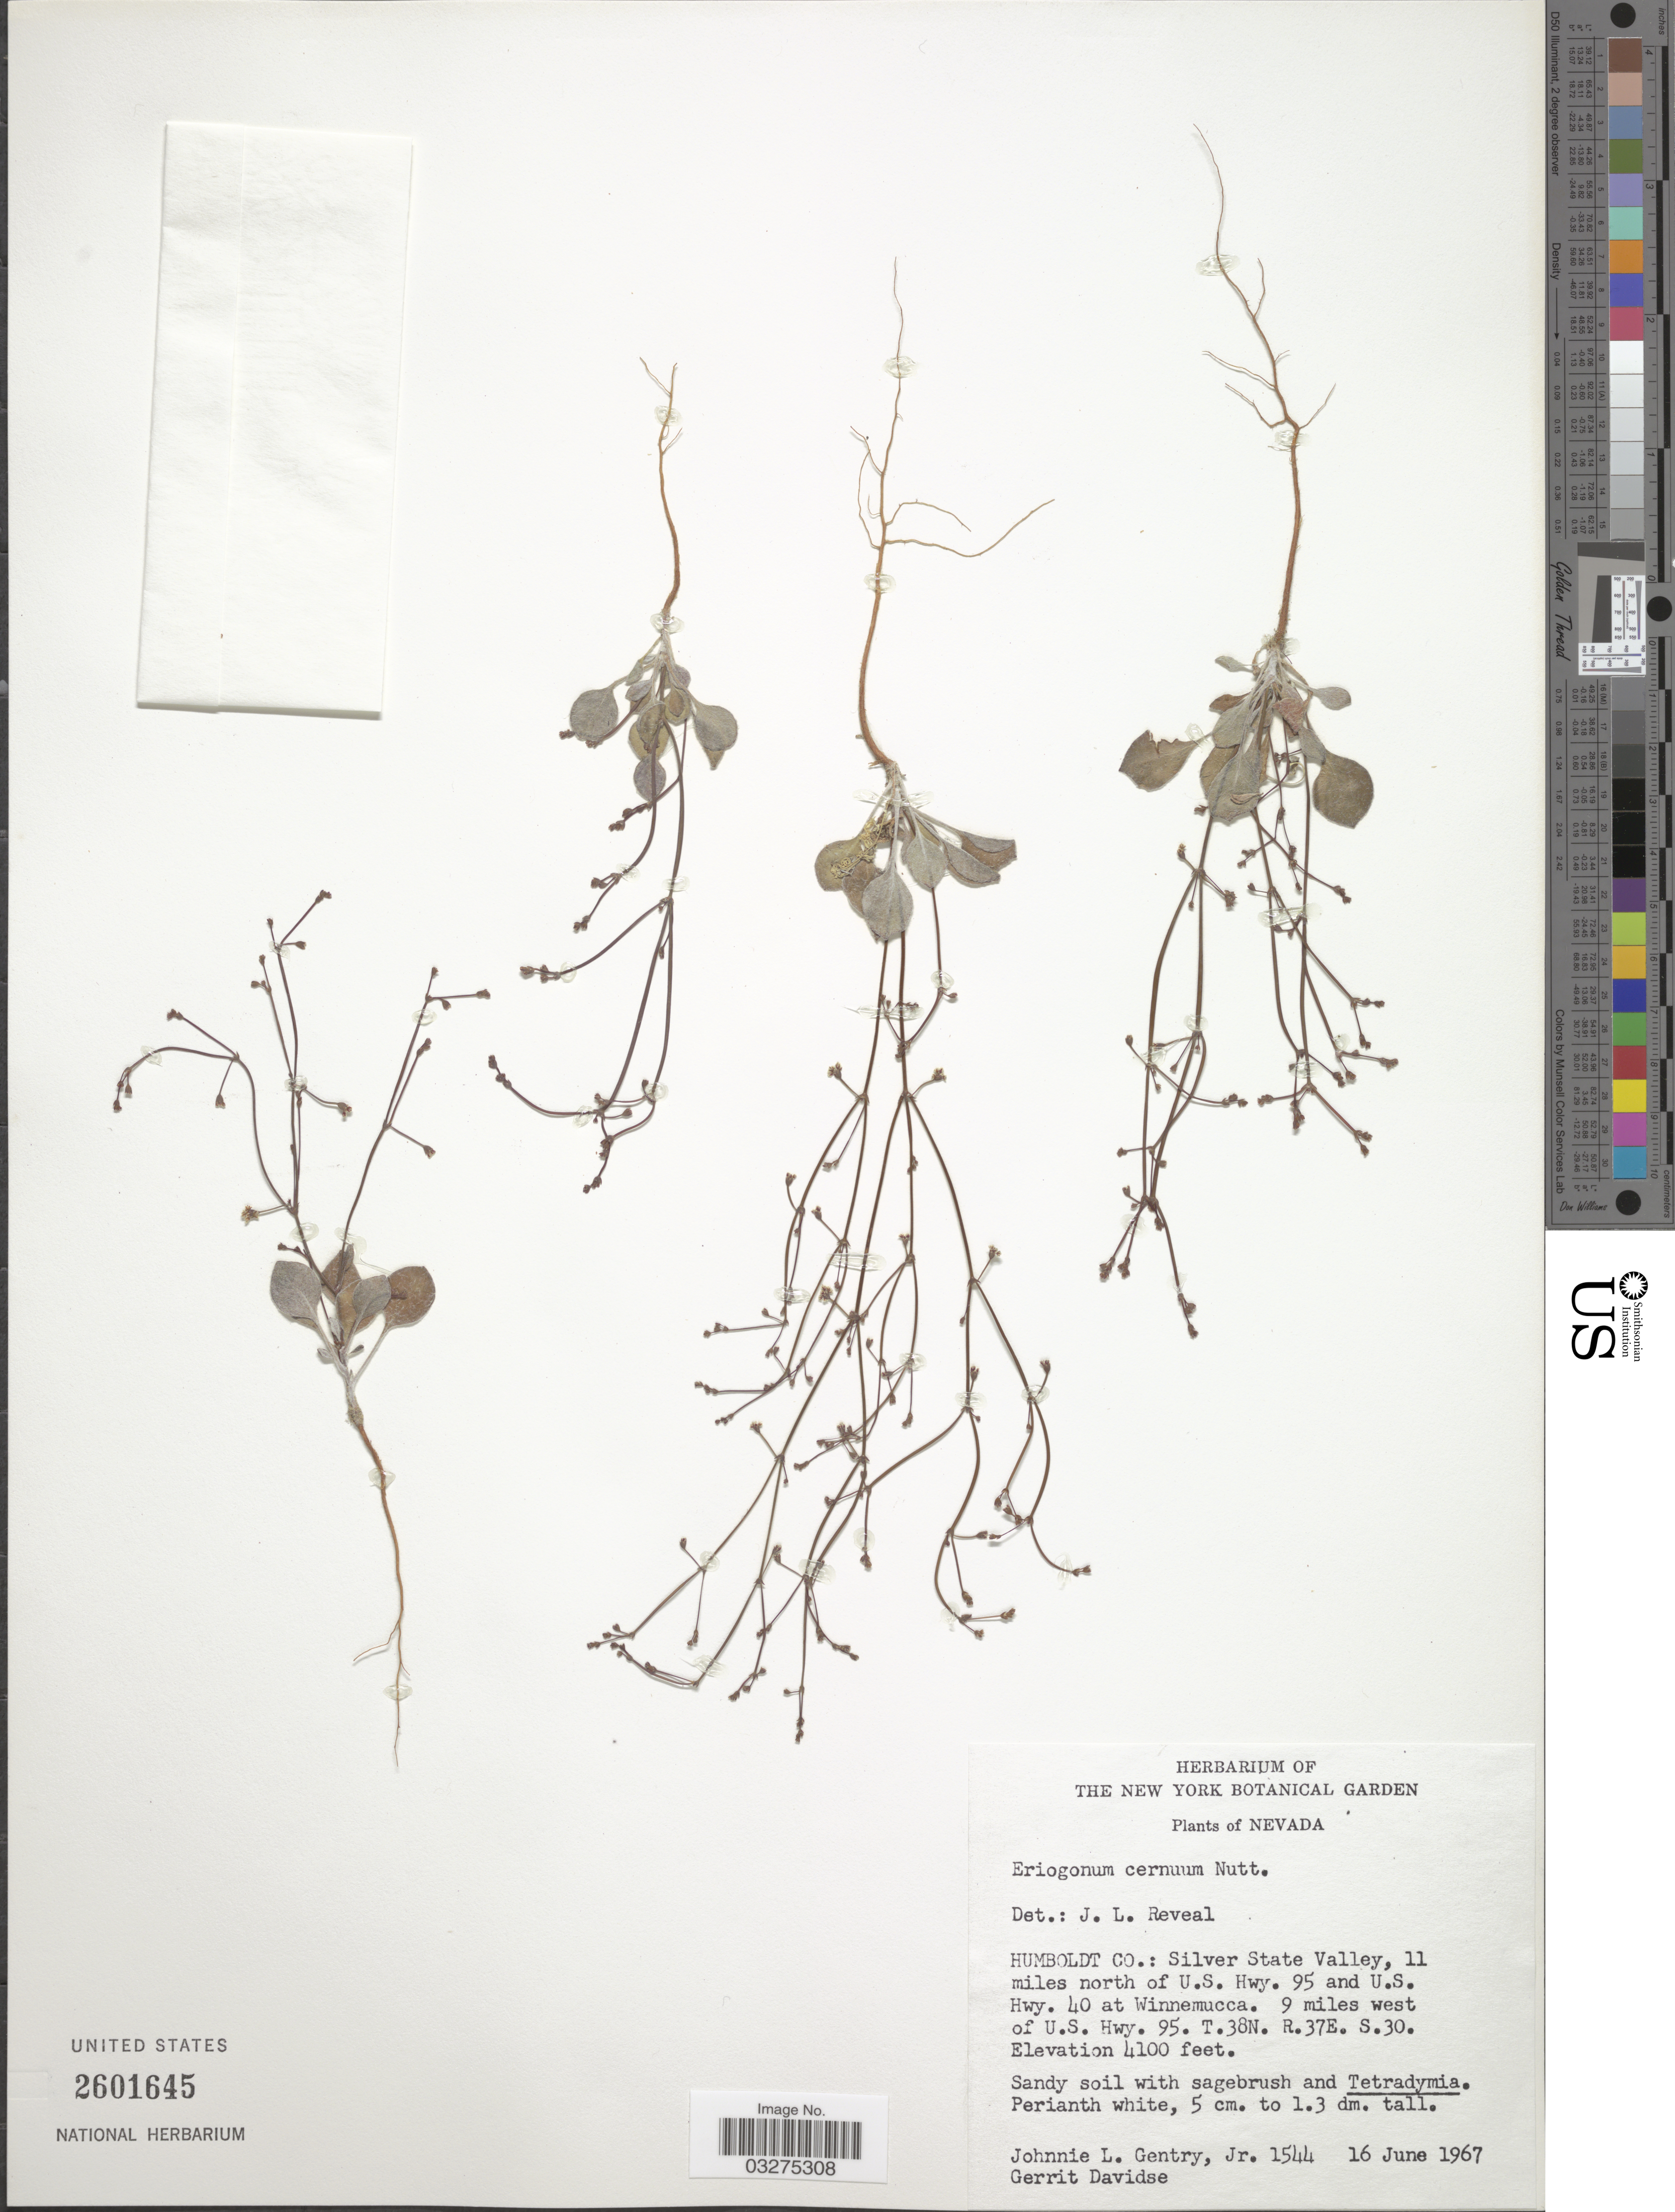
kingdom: Plantae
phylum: Tracheophyta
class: Magnoliopsida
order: Caryophyllales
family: Polygonaceae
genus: Eriogonum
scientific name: Eriogonum cernuum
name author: Nutt.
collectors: J. L. Gentry & G. Davidse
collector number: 1544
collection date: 1967-06-16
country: United States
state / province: Nevada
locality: Humboldt Co.: Silver State Valley, 11 miles north of U.S. Hwy. 95 and U.S. Hwy. 40 at Winnemucca. 9 miles west of U.S. Hwy. 95. T.38N. R.37E. S.30.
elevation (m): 1250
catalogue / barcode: US 2601645